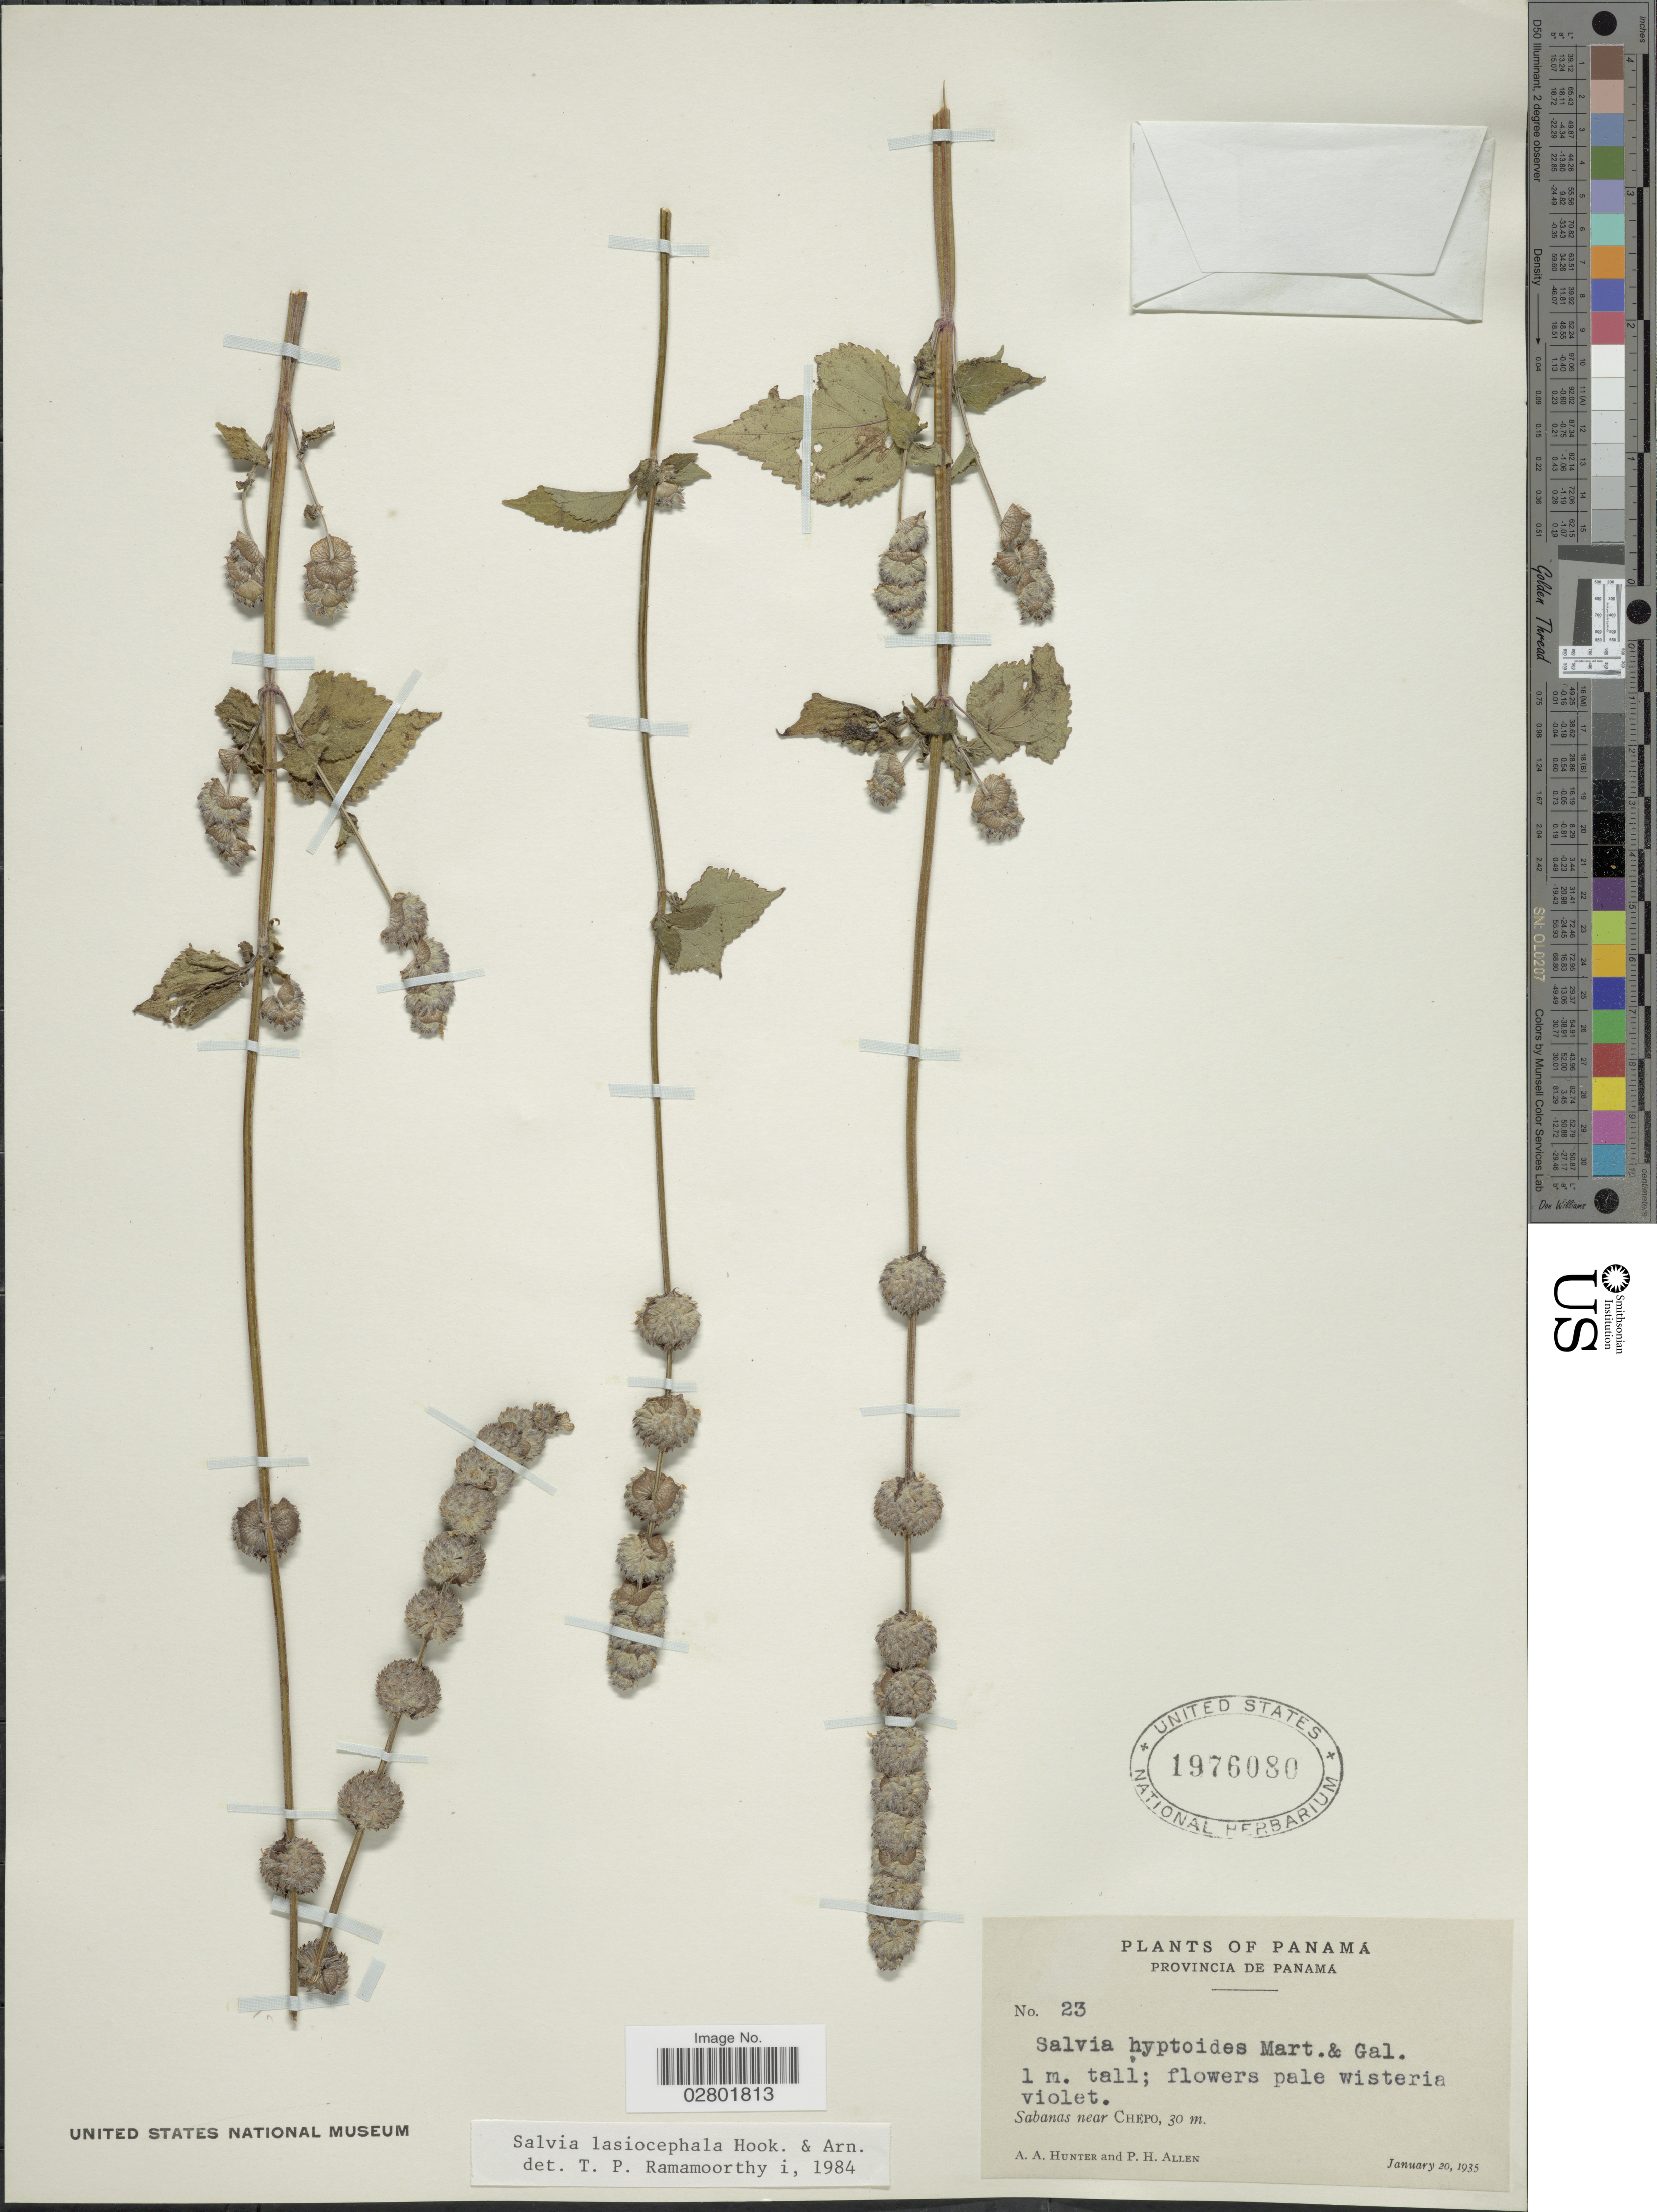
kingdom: Plantae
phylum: Tracheophyta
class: Magnoliopsida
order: Lamiales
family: Lamiaceae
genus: Salvia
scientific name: Salvia lasiocephala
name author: Hook. & Arn.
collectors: A. Hunter & P. H. Allen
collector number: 23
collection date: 1935-01-20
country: Panama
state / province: Panamá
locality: Sabanas near Chepo.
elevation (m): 30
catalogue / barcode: US 1976080